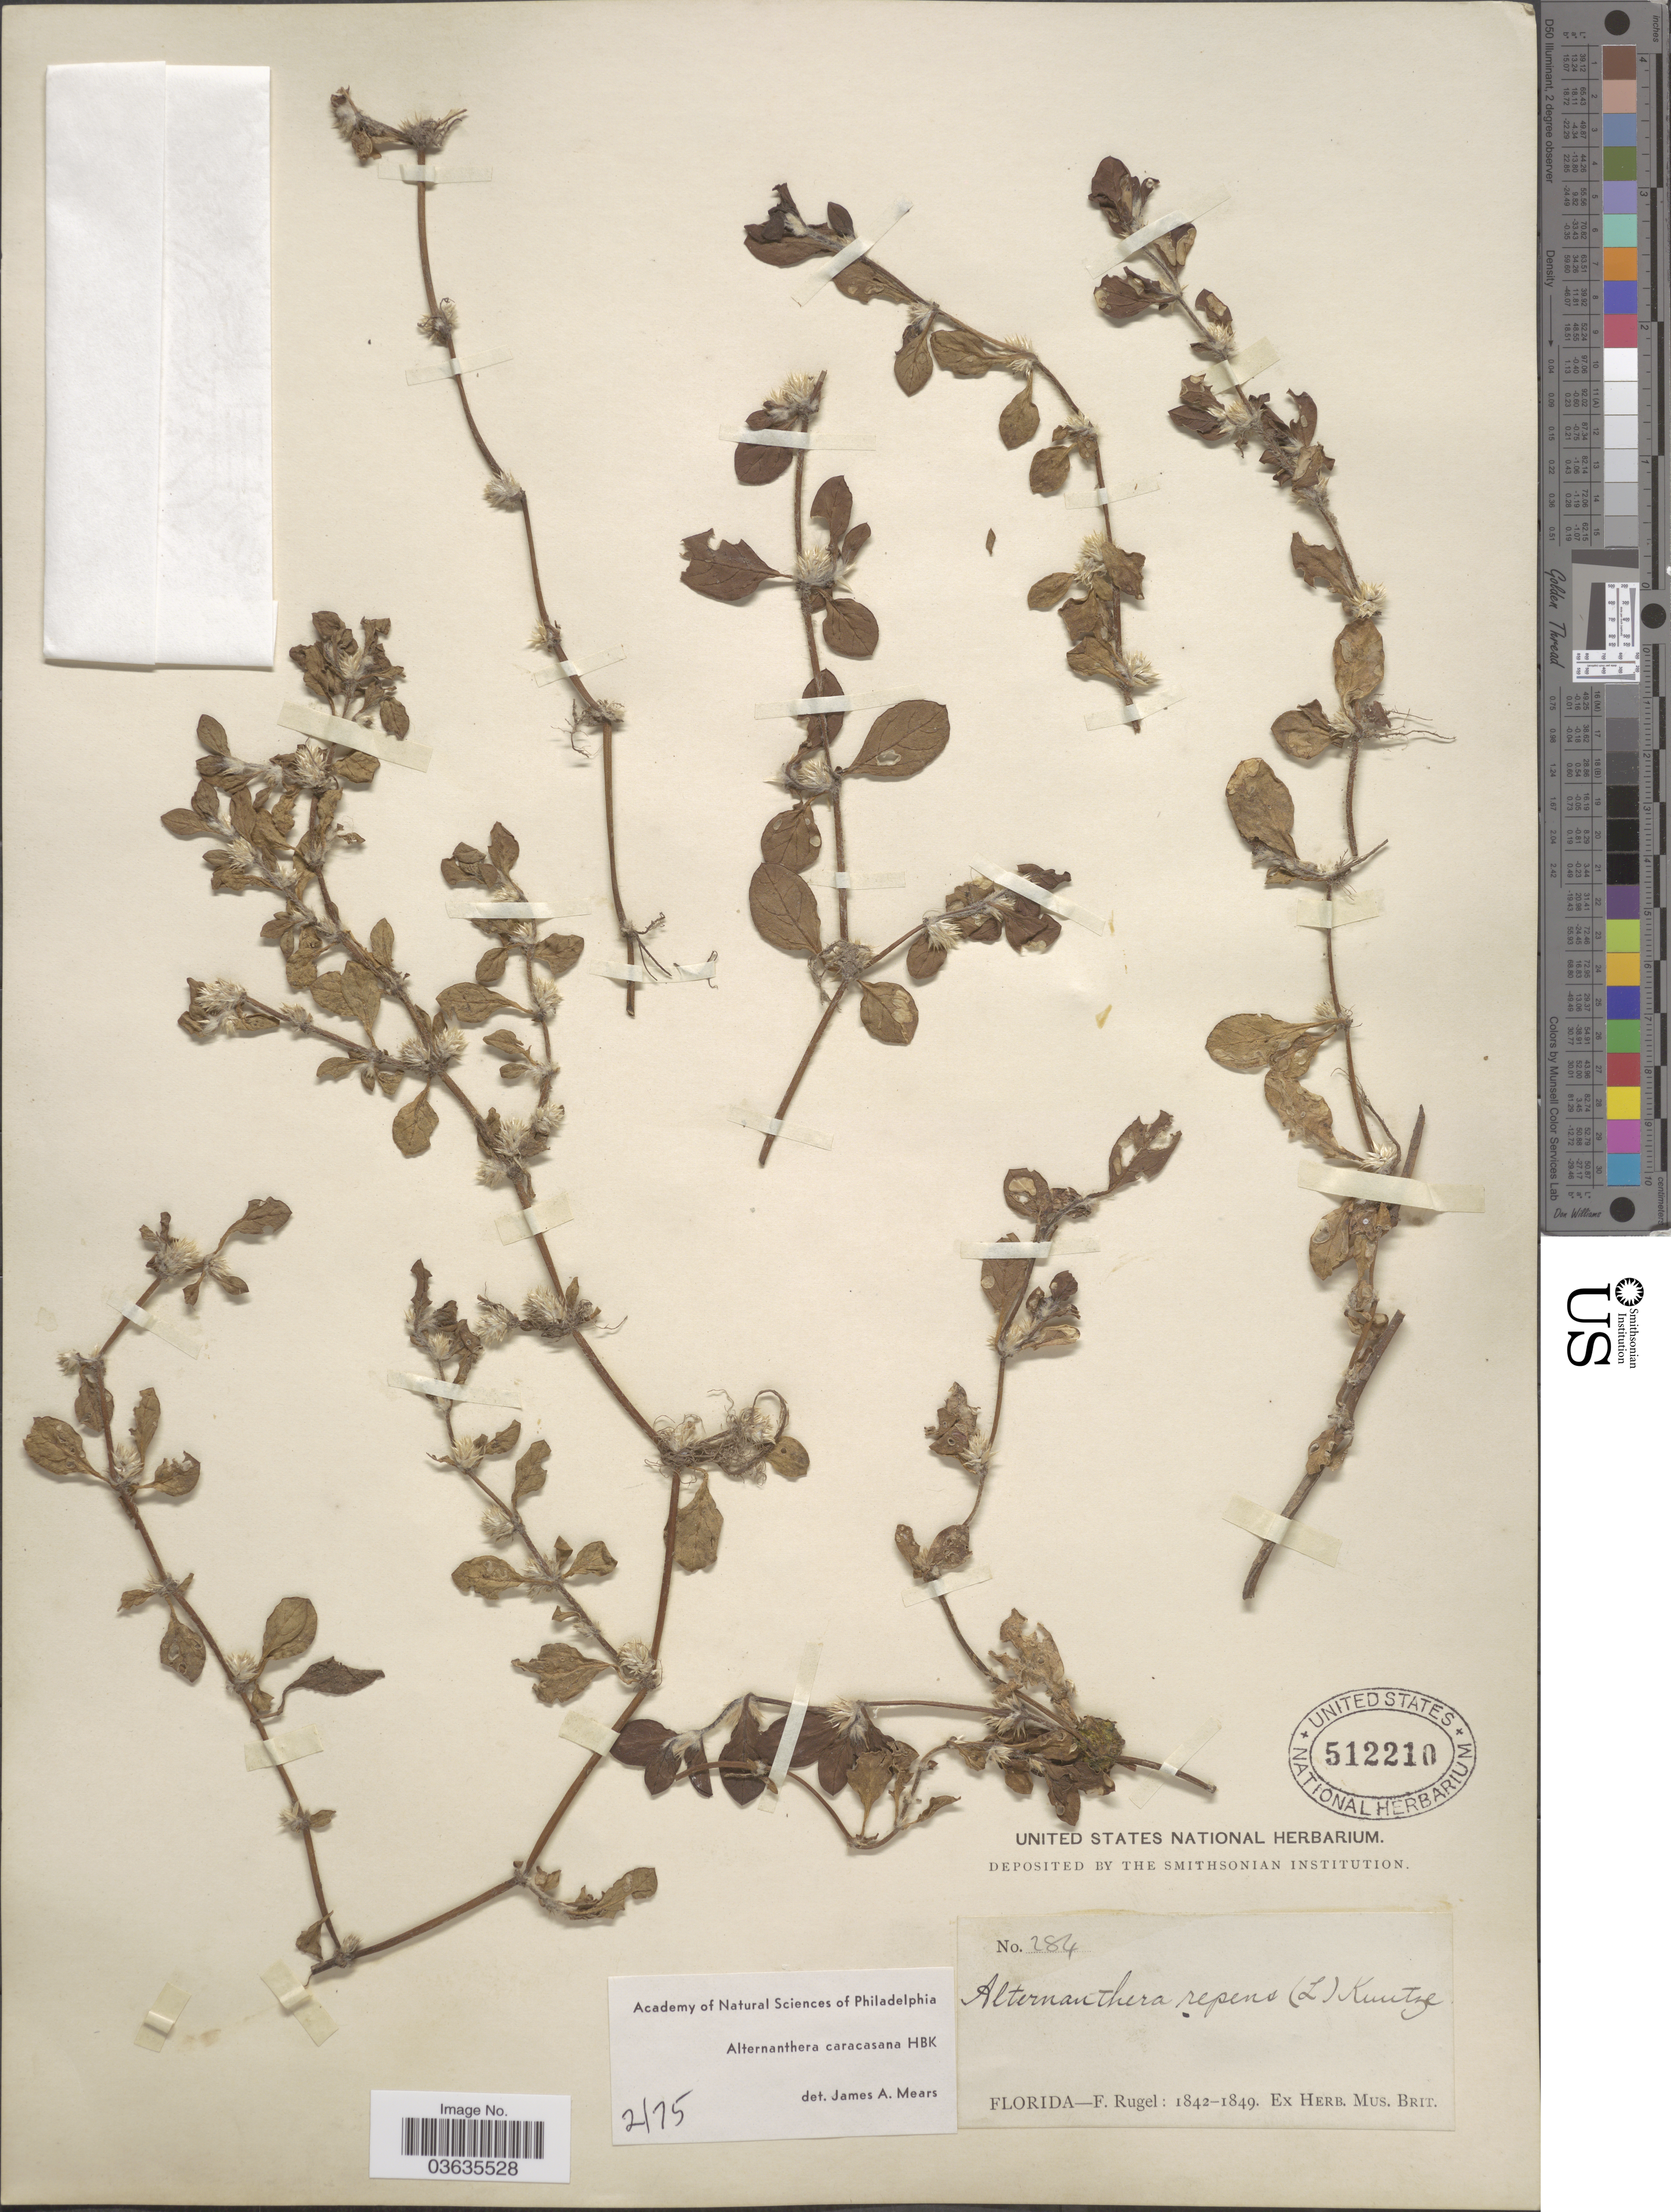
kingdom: Plantae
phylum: Tracheophyta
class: Magnoliopsida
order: Caryophyllales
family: Amaranthaceae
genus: Alternanthera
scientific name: Alternanthera caracasana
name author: Kunth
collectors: F. Rugel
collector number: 284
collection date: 1842/1849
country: United States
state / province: Florida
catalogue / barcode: US 512210